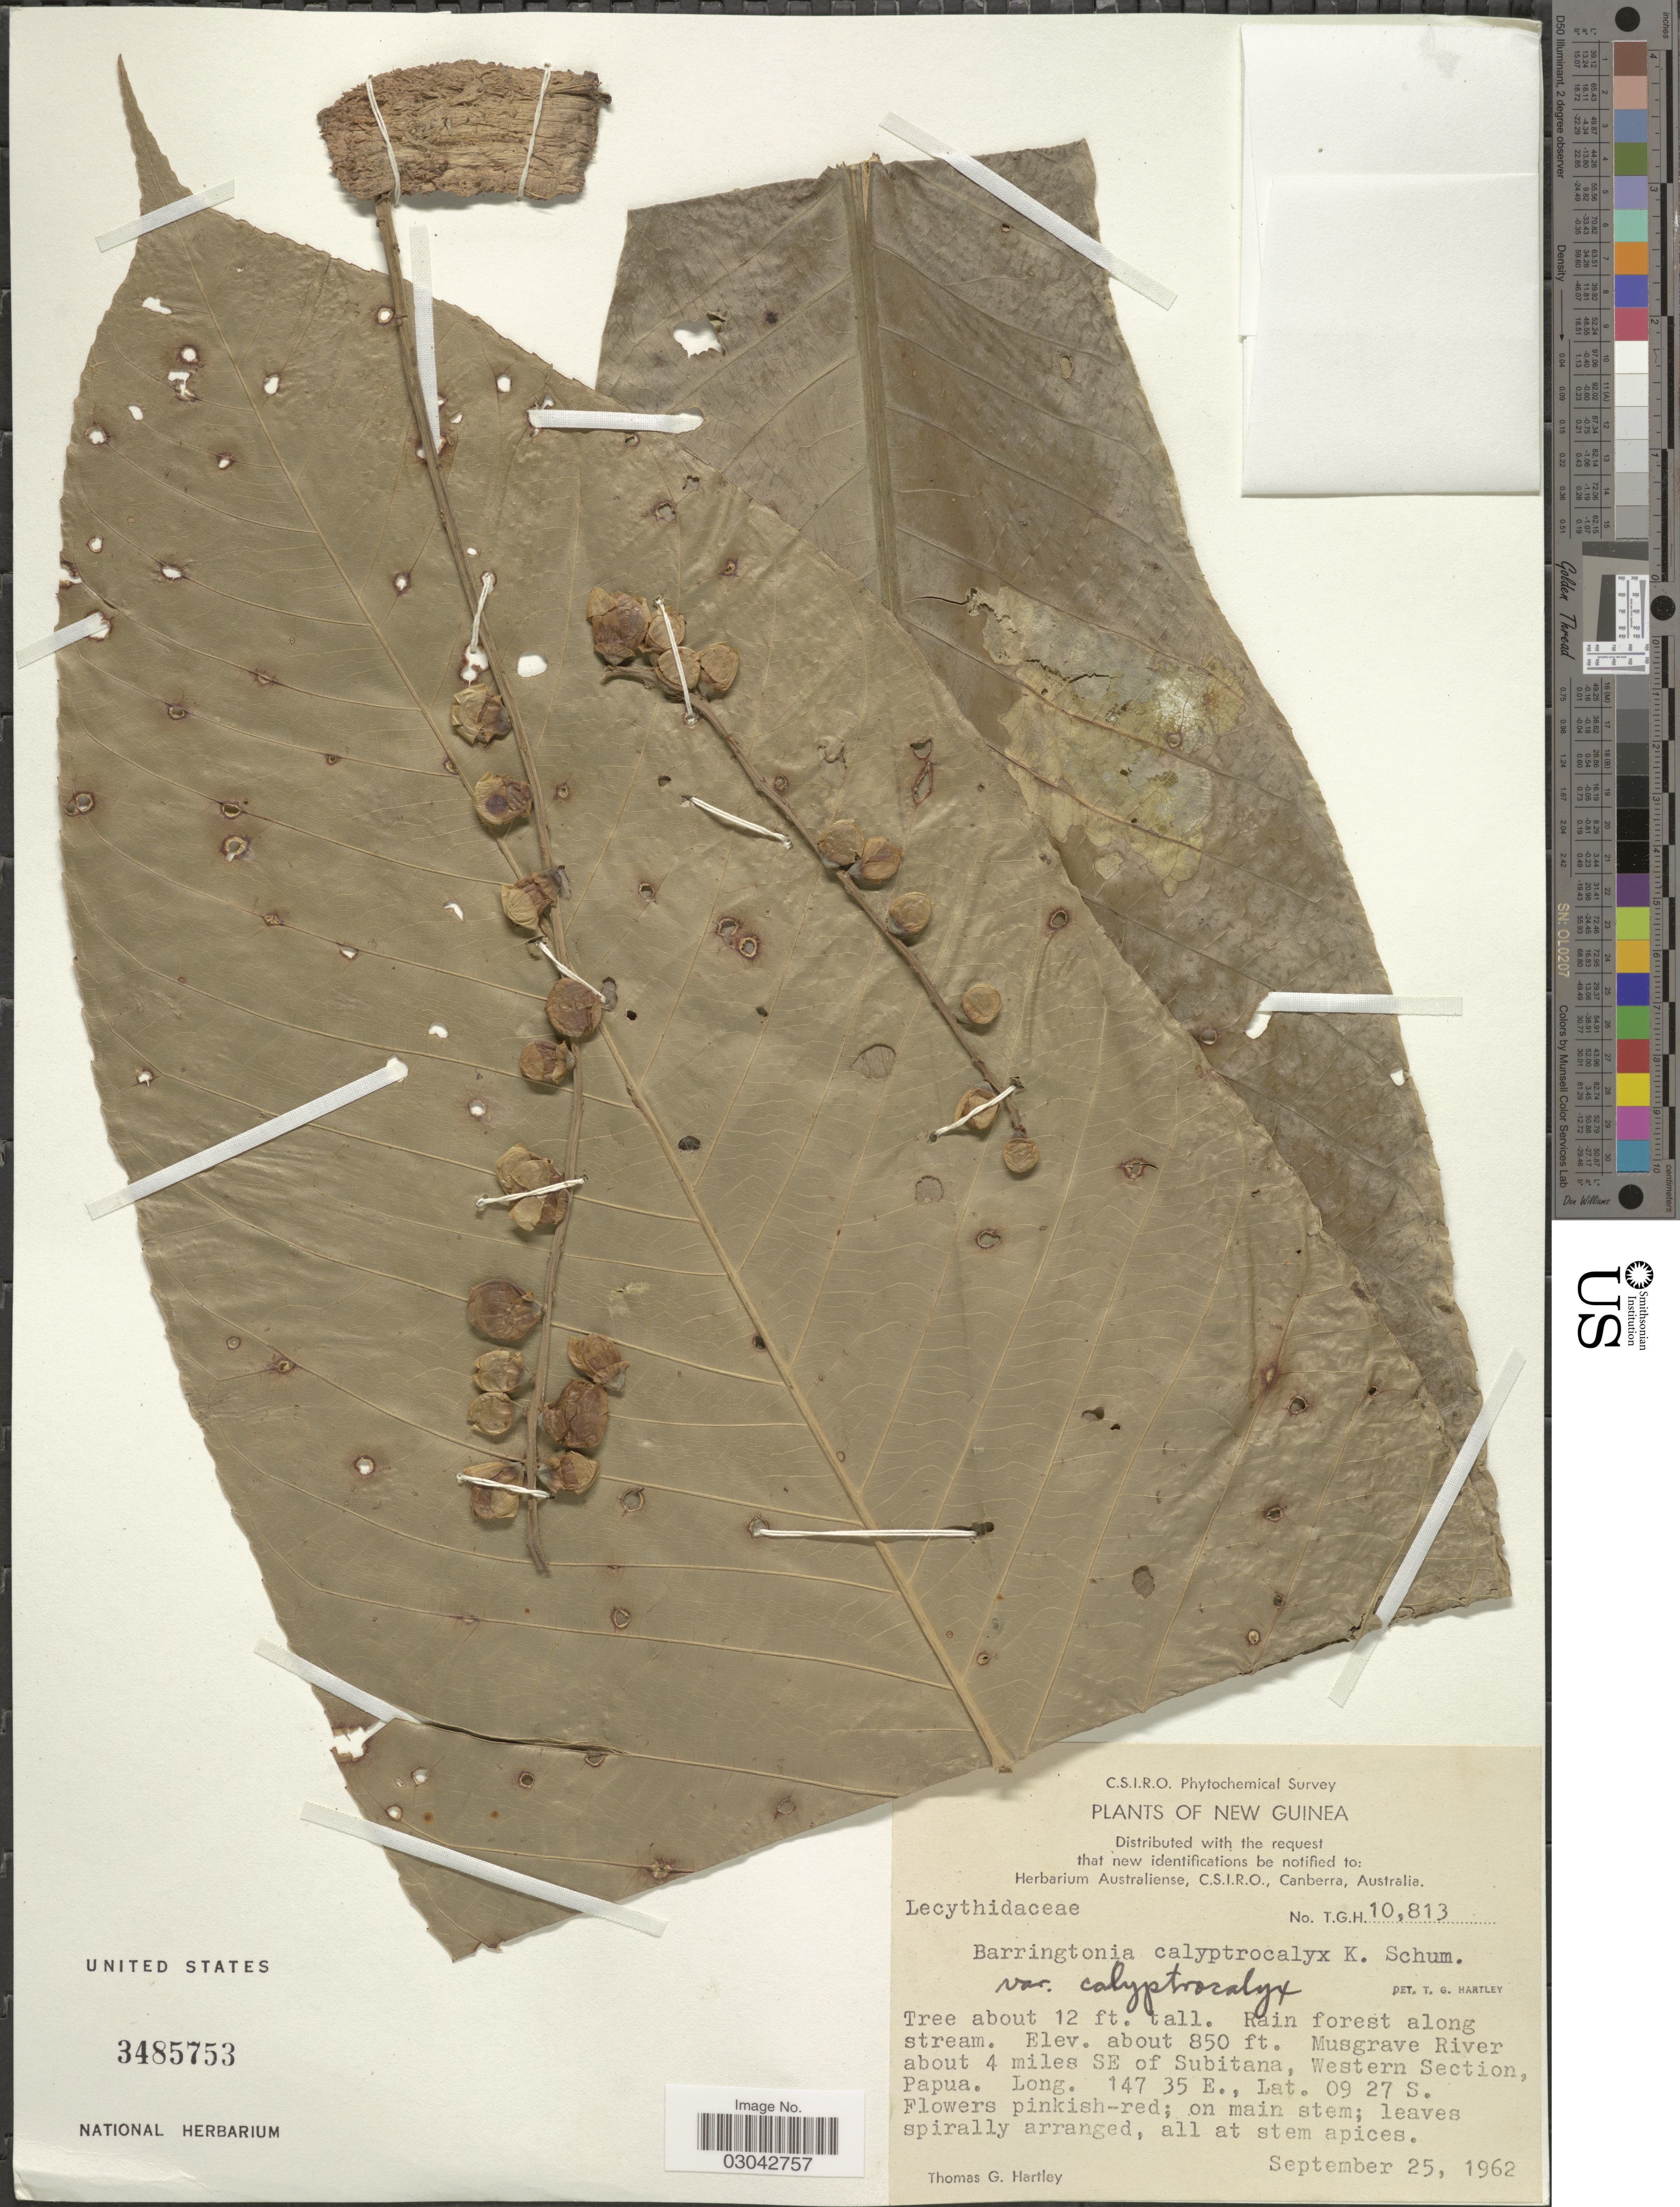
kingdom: Plantae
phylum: Tracheophyta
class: Magnoliopsida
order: Ericales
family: Lecythidaceae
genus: Barringtonia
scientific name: Barringtonia calyptrocalyx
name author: K. Schum.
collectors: T. G. Hartley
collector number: T.G.H.10813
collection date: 1962-09-25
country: Papua New Guinea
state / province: Manus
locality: New Guinea. Musgrave River about 4 miles SE of Subitana, Western Section, Papua.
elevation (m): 259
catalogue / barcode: US 3485753